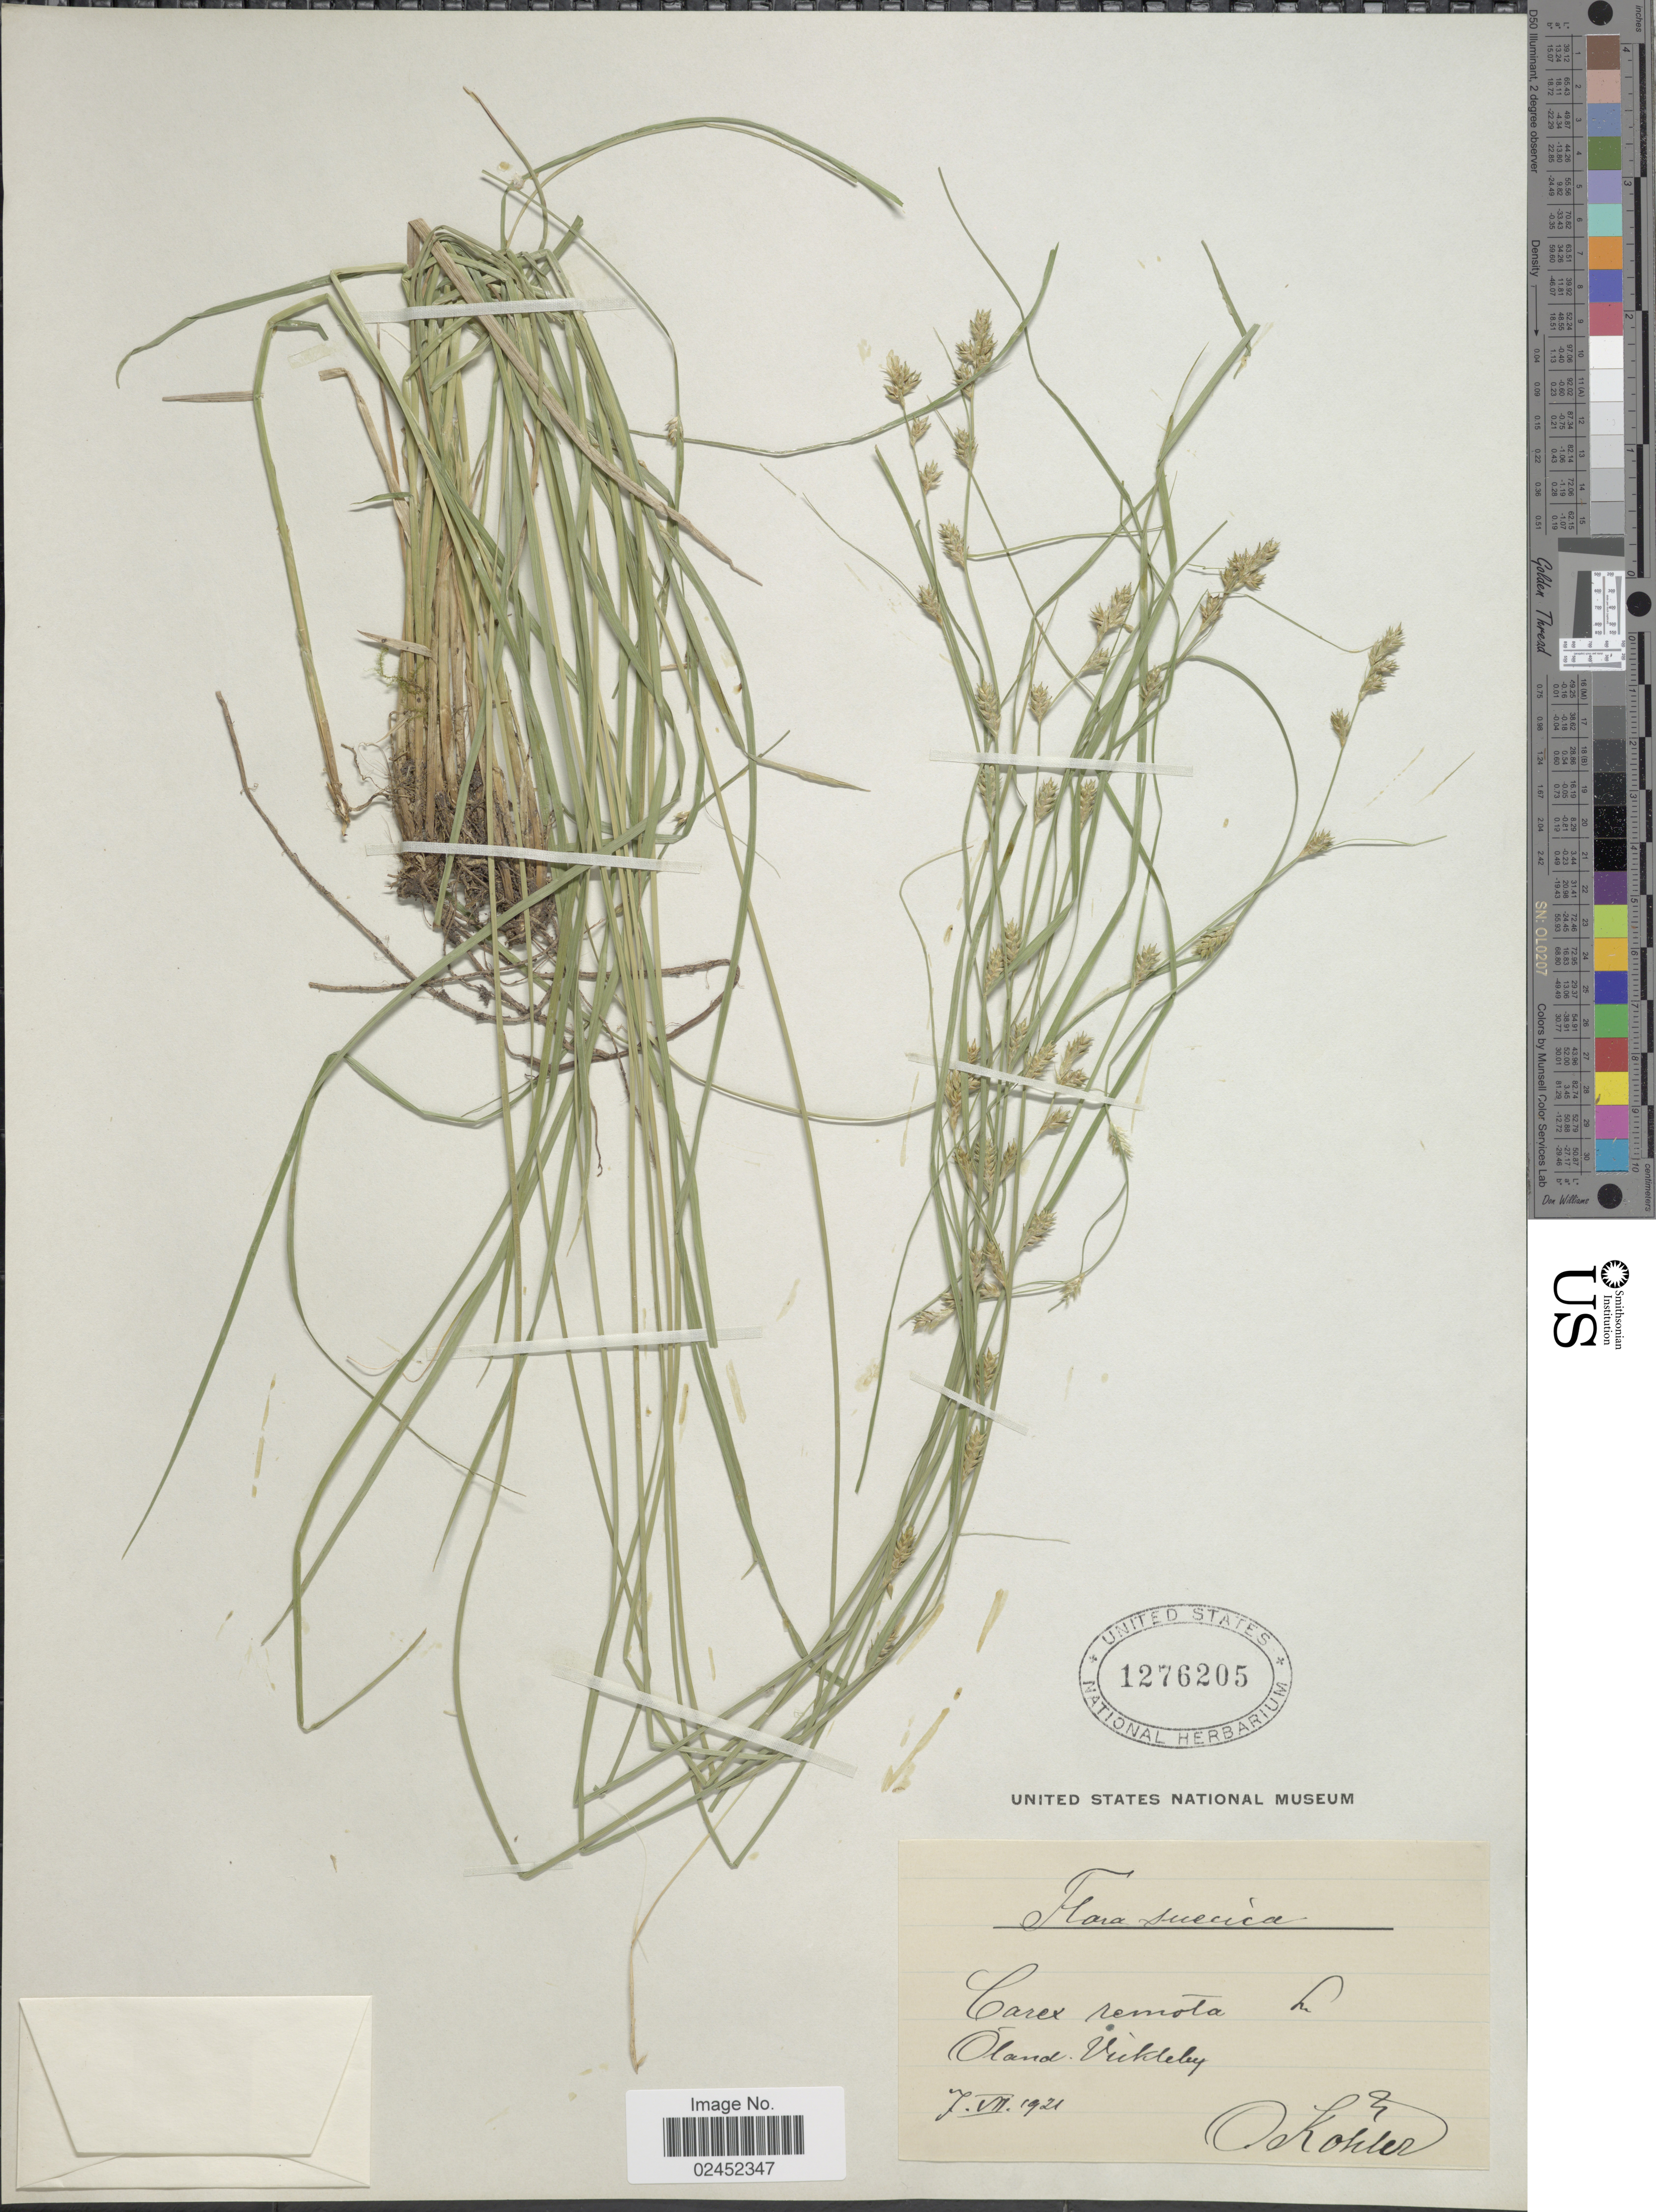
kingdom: Plantae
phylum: Tracheophyta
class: Liliopsida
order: Poales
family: Cyperaceae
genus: Carex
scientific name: Carex remota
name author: L.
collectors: O. Köhler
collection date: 1921-07-07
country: Sweden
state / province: Kalmar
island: Oland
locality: Suecica. Oland Vickleby.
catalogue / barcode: US 1276205